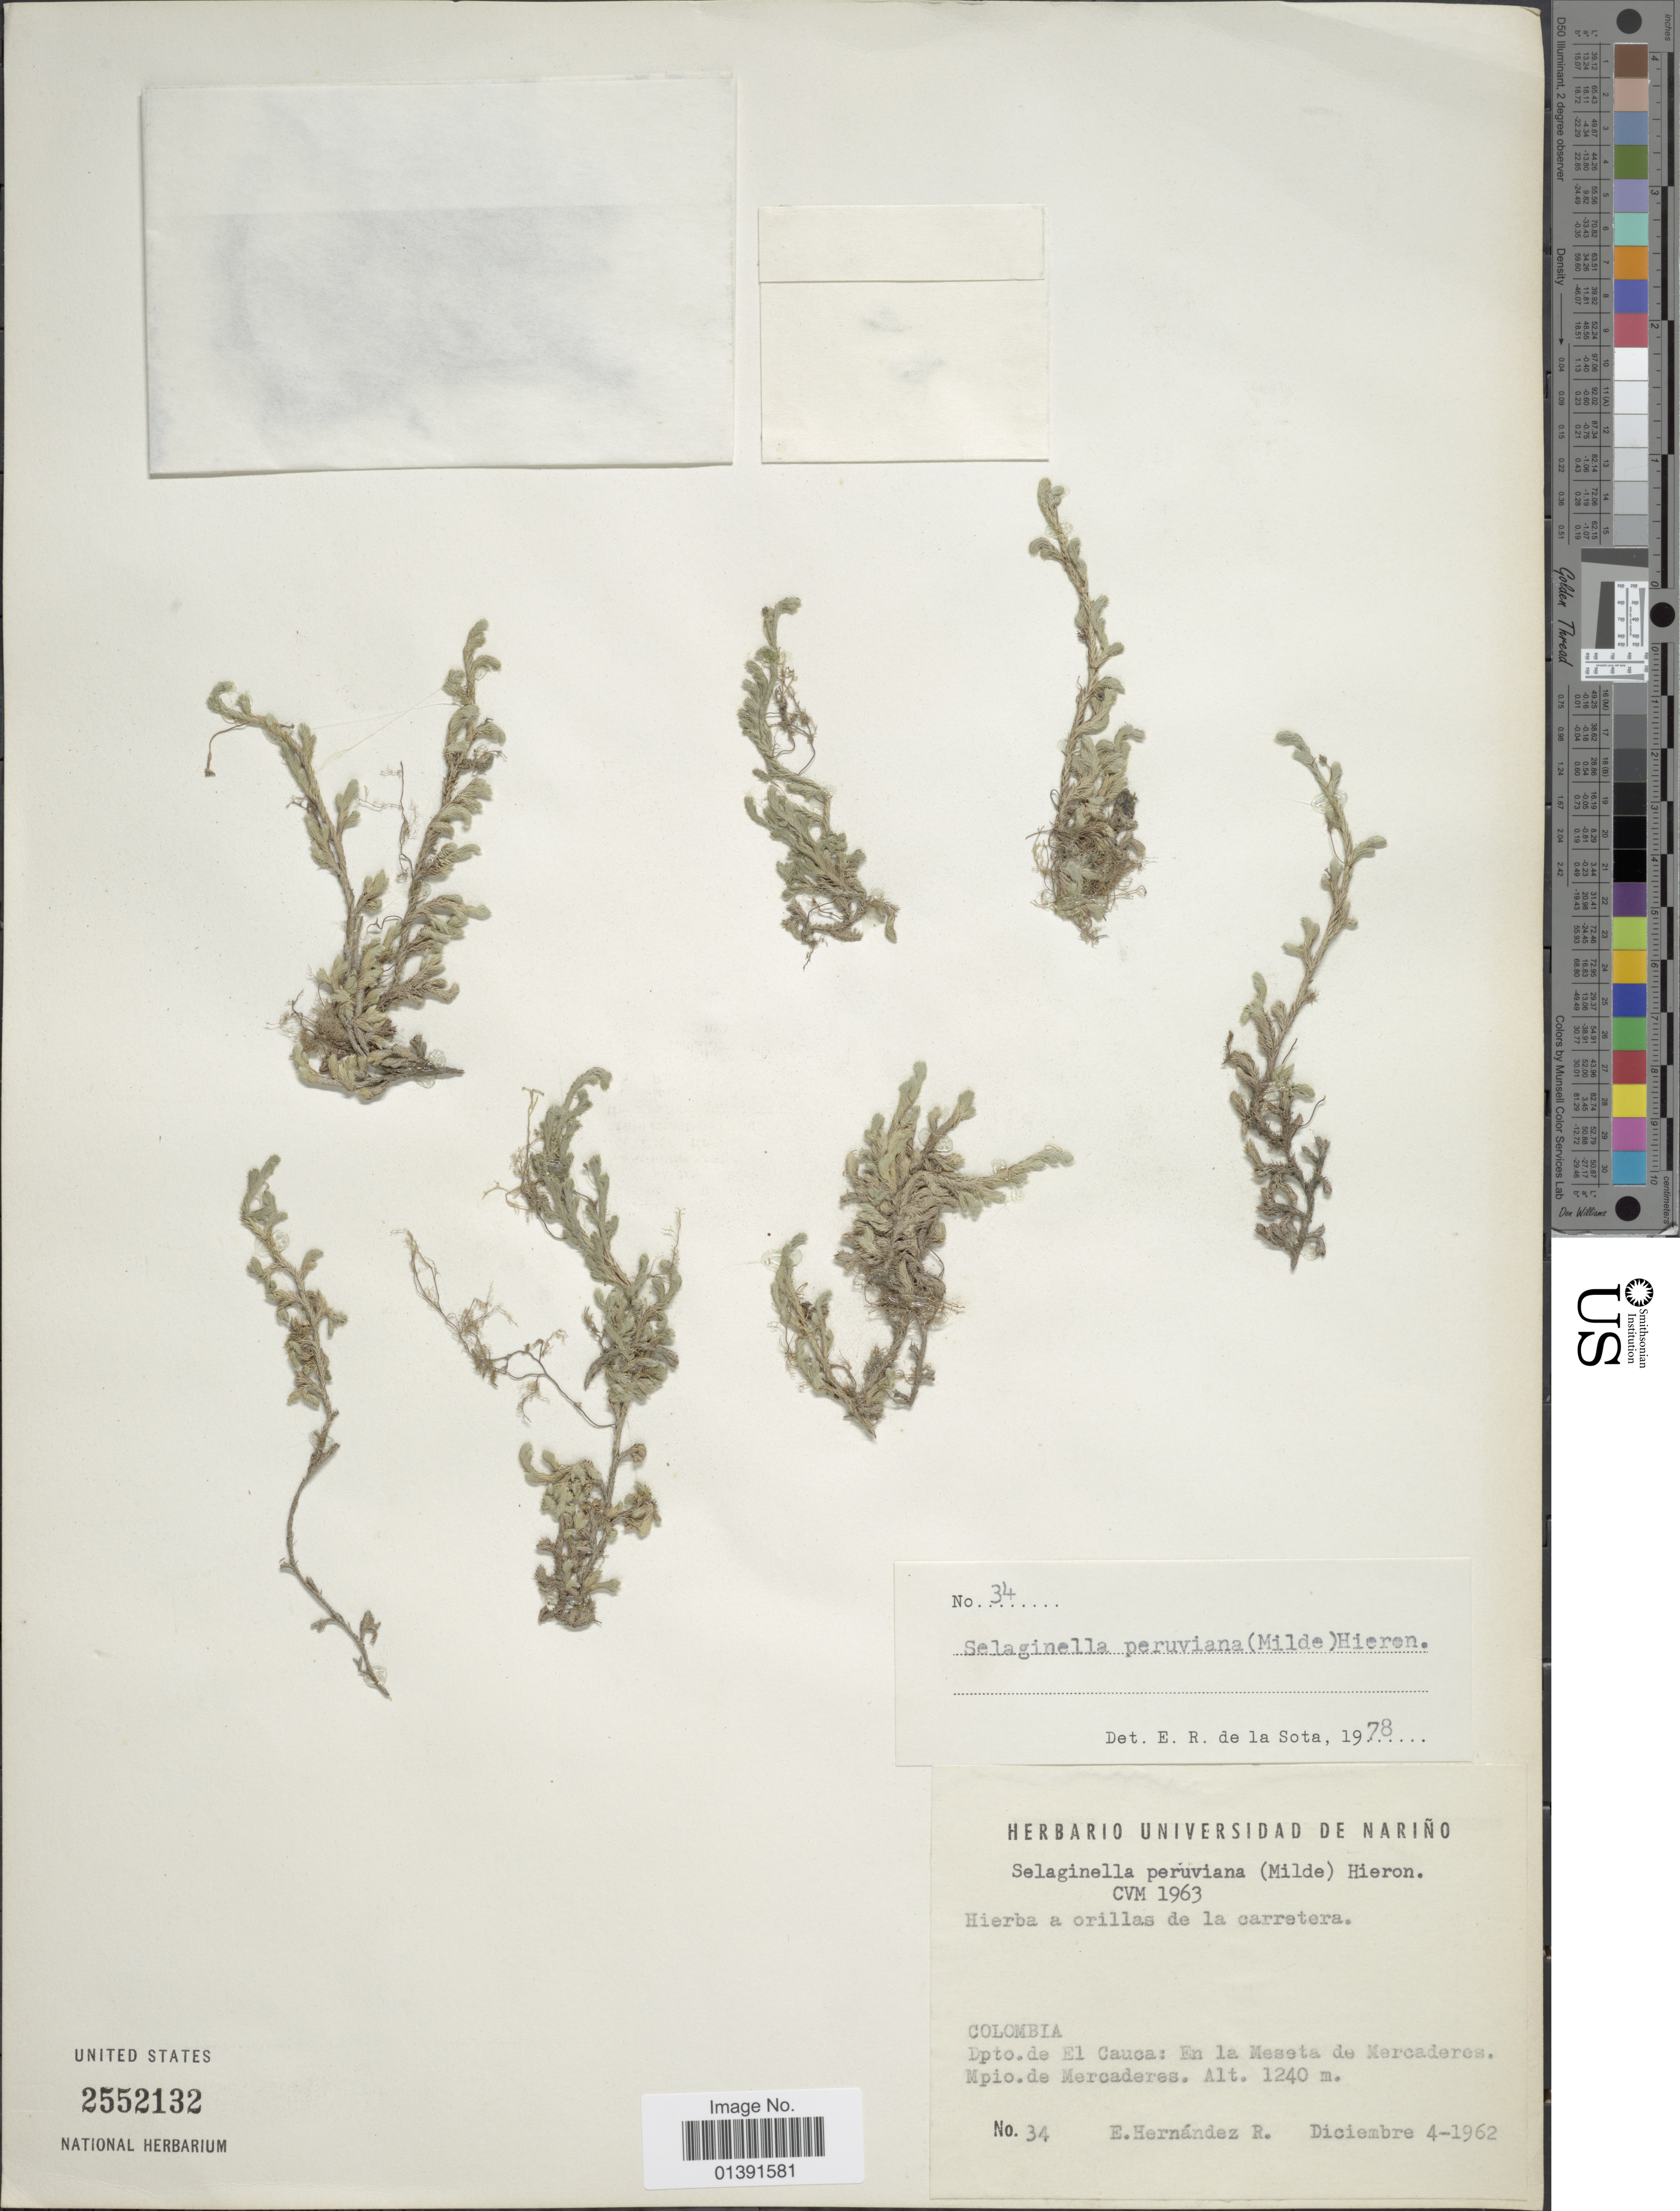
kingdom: Plantae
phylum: Tracheophyta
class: Lycopodiopsida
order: Selaginellales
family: Selaginellaceae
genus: Selaginella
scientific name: Selaginella peruviana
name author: (Milde) Hieron.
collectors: E. Hernández R.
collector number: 34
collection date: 1962-12-04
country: Colombia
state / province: Valle del Cauca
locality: Dpto. El Cauca: en la Meseta de Mercaderes, Mpio de Mercaderes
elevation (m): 1240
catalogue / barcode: US 2552132